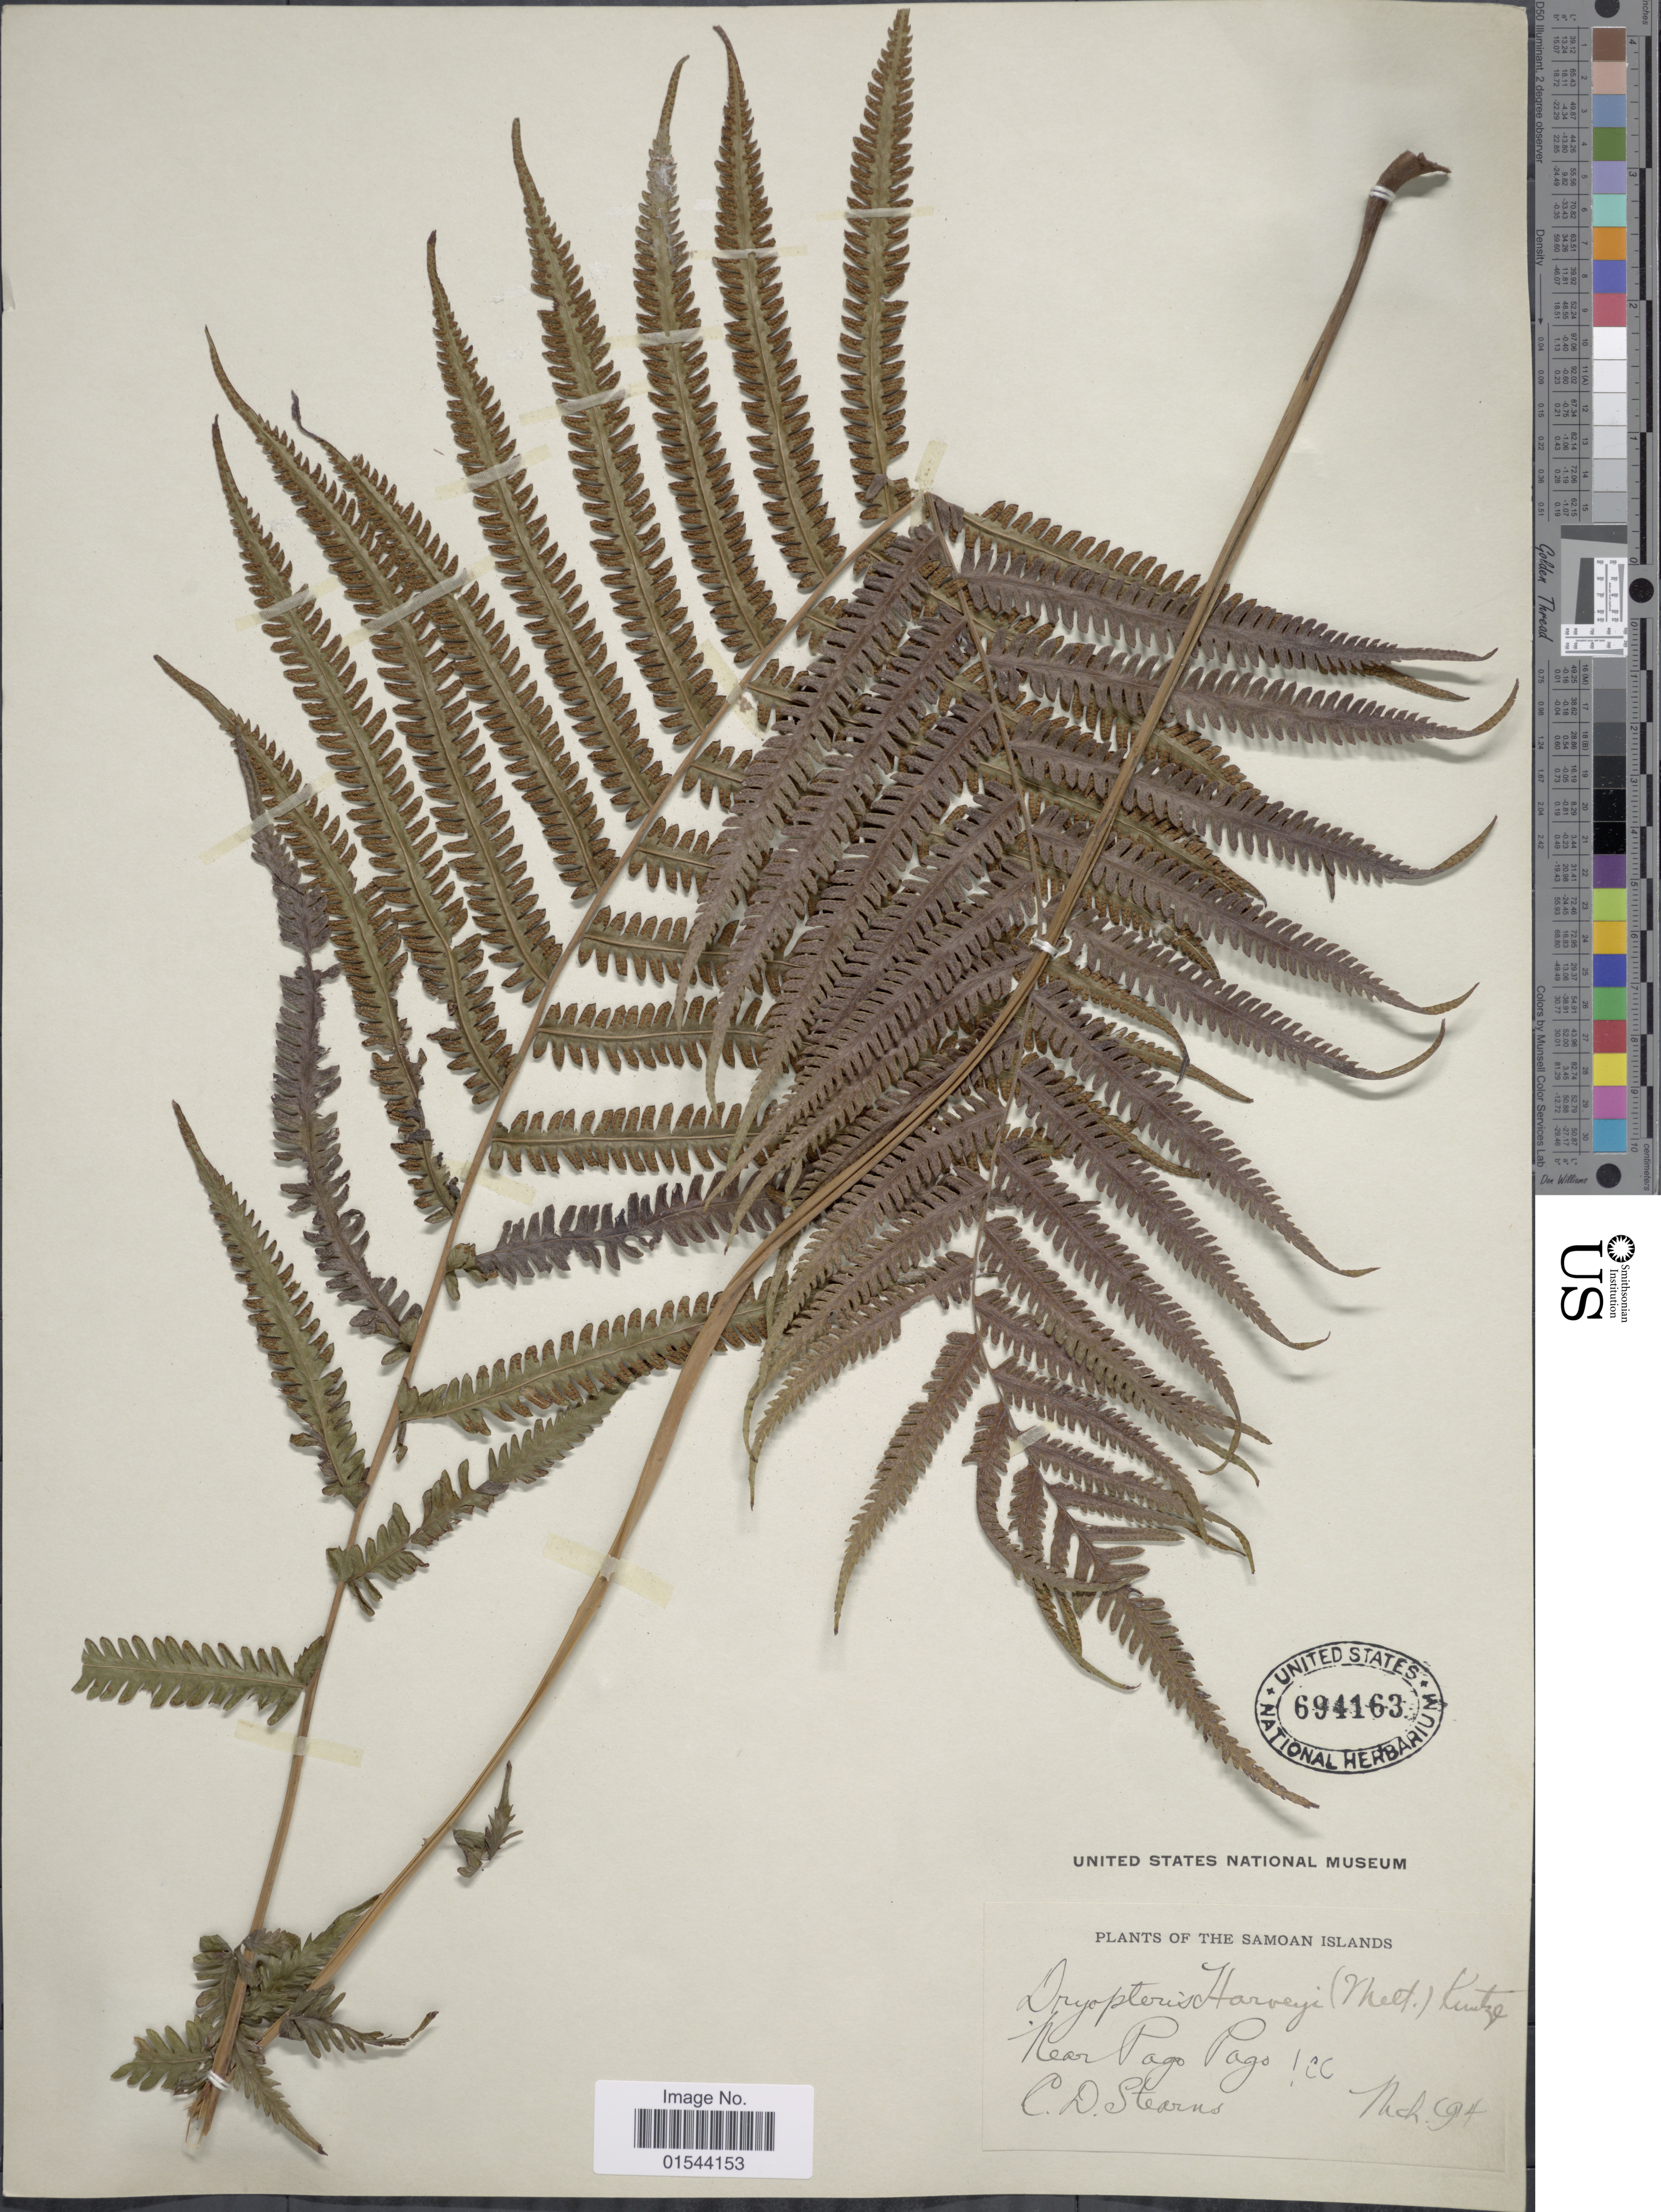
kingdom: Plantae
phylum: Tracheophyta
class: Polypodiopsida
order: Polypodiales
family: Thelypteridaceae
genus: Christella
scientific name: Christella harveyi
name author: (Mett.) Holttum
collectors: C. Stearns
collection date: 1914-03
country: American Samoa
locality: The Samoan Islands, Near Pago Pago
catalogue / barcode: US 694163